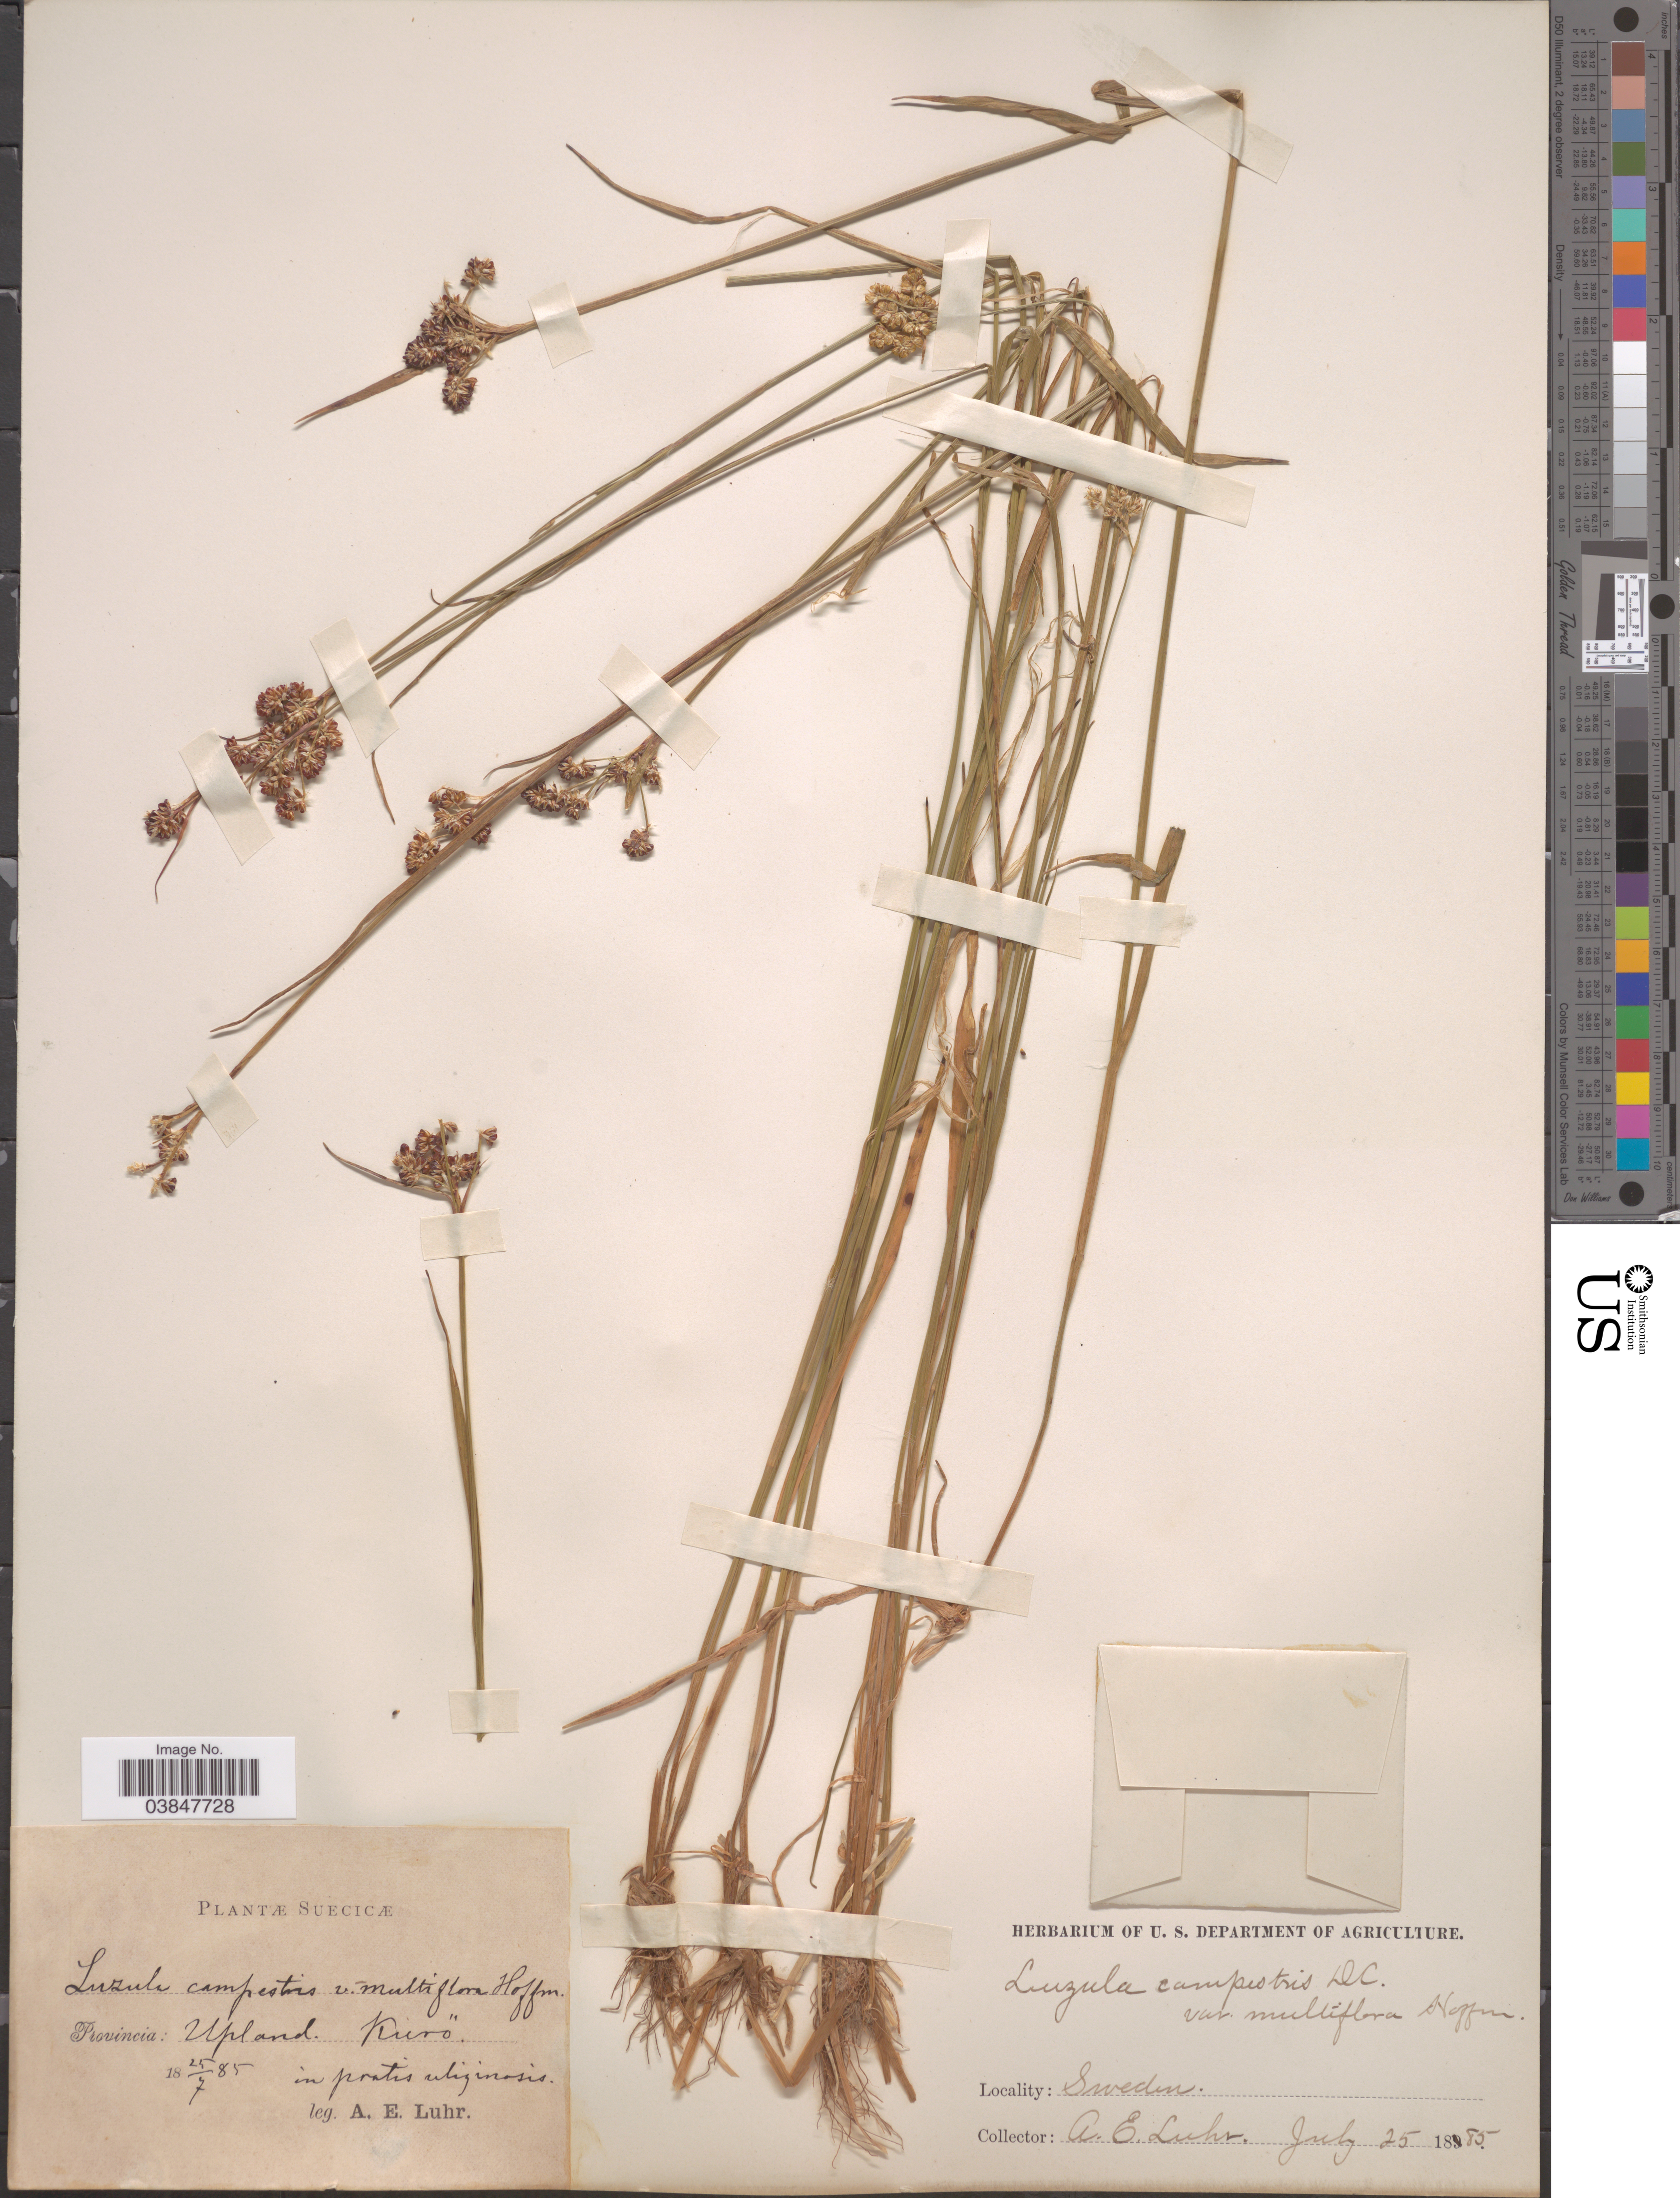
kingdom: Plantae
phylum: Tracheophyta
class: Liliopsida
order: Poales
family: Juncaceae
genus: Luzula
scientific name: Luzula campestris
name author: (L.) DC.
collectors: A. Luhr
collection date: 1885-07-25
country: Sweden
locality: Suecicæ. Provincia: Uplans Kurö.